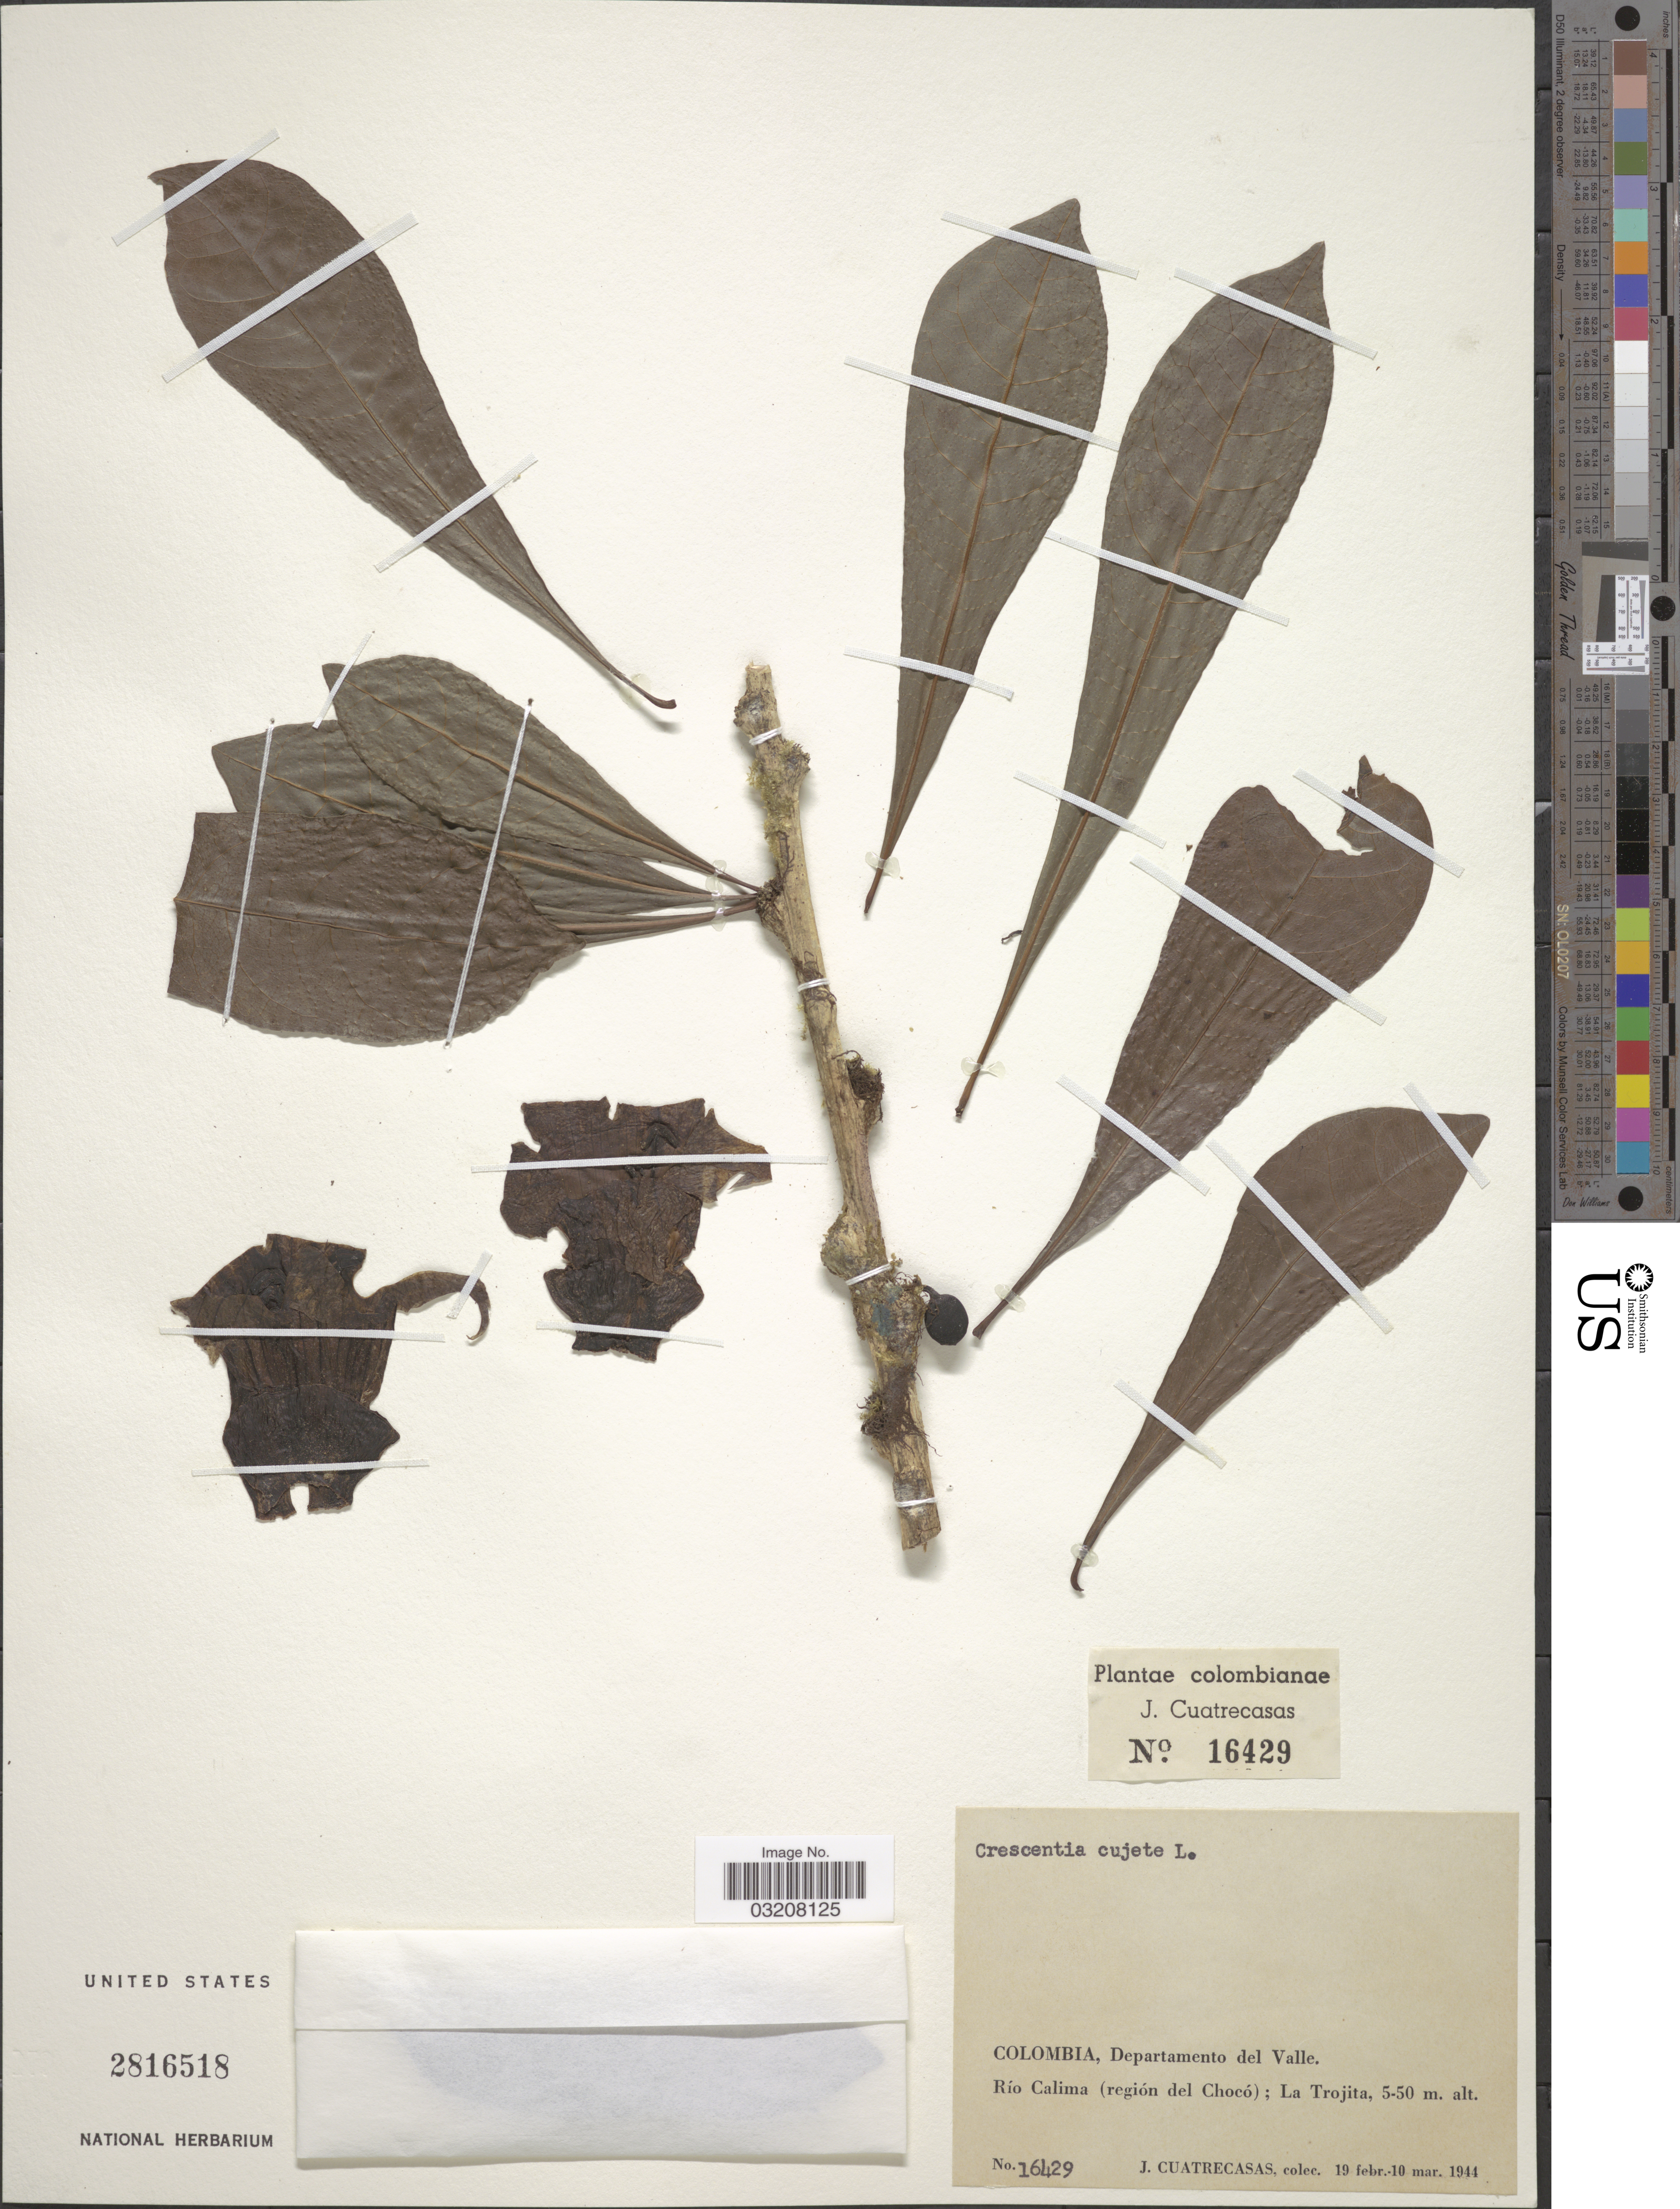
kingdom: Plantae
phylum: Tracheophyta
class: Magnoliopsida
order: Lamiales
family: Bignoniaceae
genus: Crescentia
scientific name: Crescentia cujete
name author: L.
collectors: J. Cuatrecasas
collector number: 16429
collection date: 1944-02-19/1944-03-10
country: Colombia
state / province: Valle del Cauca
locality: Departamento del Valle. Río Calima (región del Chocó); La Trojita.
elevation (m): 5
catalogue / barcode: US 2816518